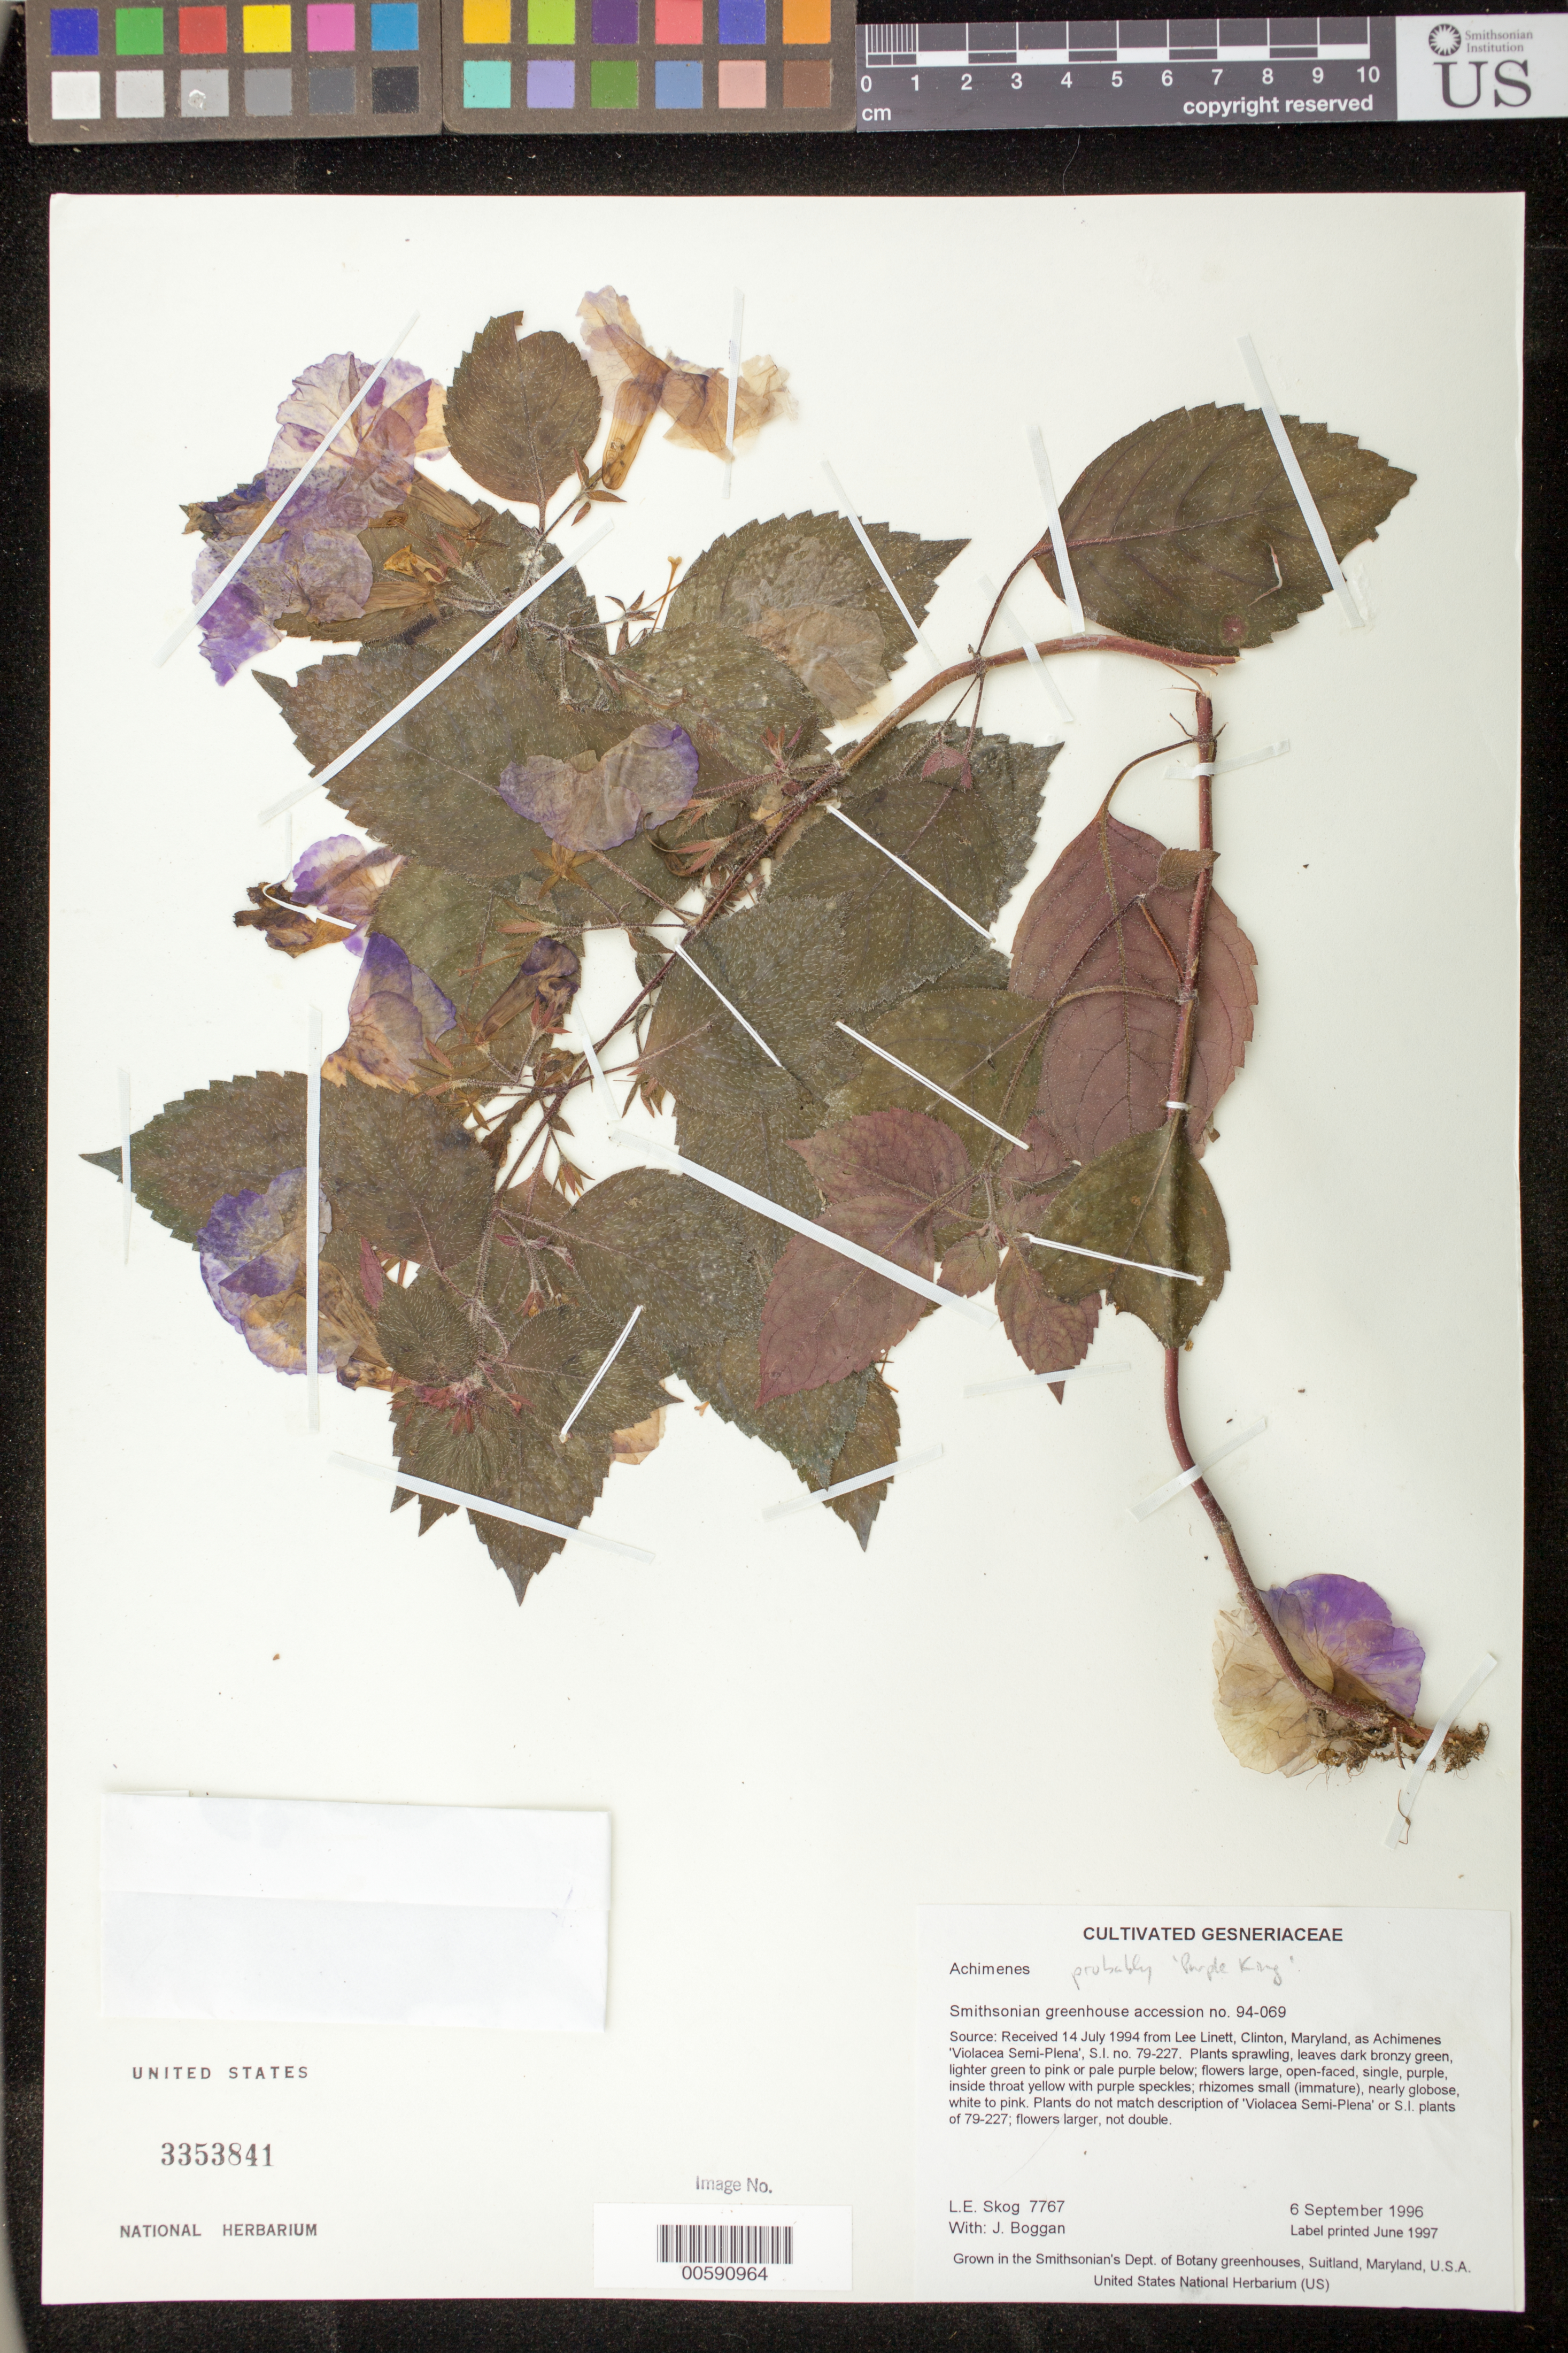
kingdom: Plantae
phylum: Tracheophyta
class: Magnoliopsida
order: Lamiales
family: Gesneriaceae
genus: Achimenes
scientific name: Achimenes hybrid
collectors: L. E. Skog & J. K. Boggan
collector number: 7767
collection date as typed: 06 Sep 1996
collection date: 1996-09-06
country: United States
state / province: Maryland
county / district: Prince George's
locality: Grown in the Smithsonian's Dept. of Botany greenhouses, Suitland, Maryland, U.S.A.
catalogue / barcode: US 3353841